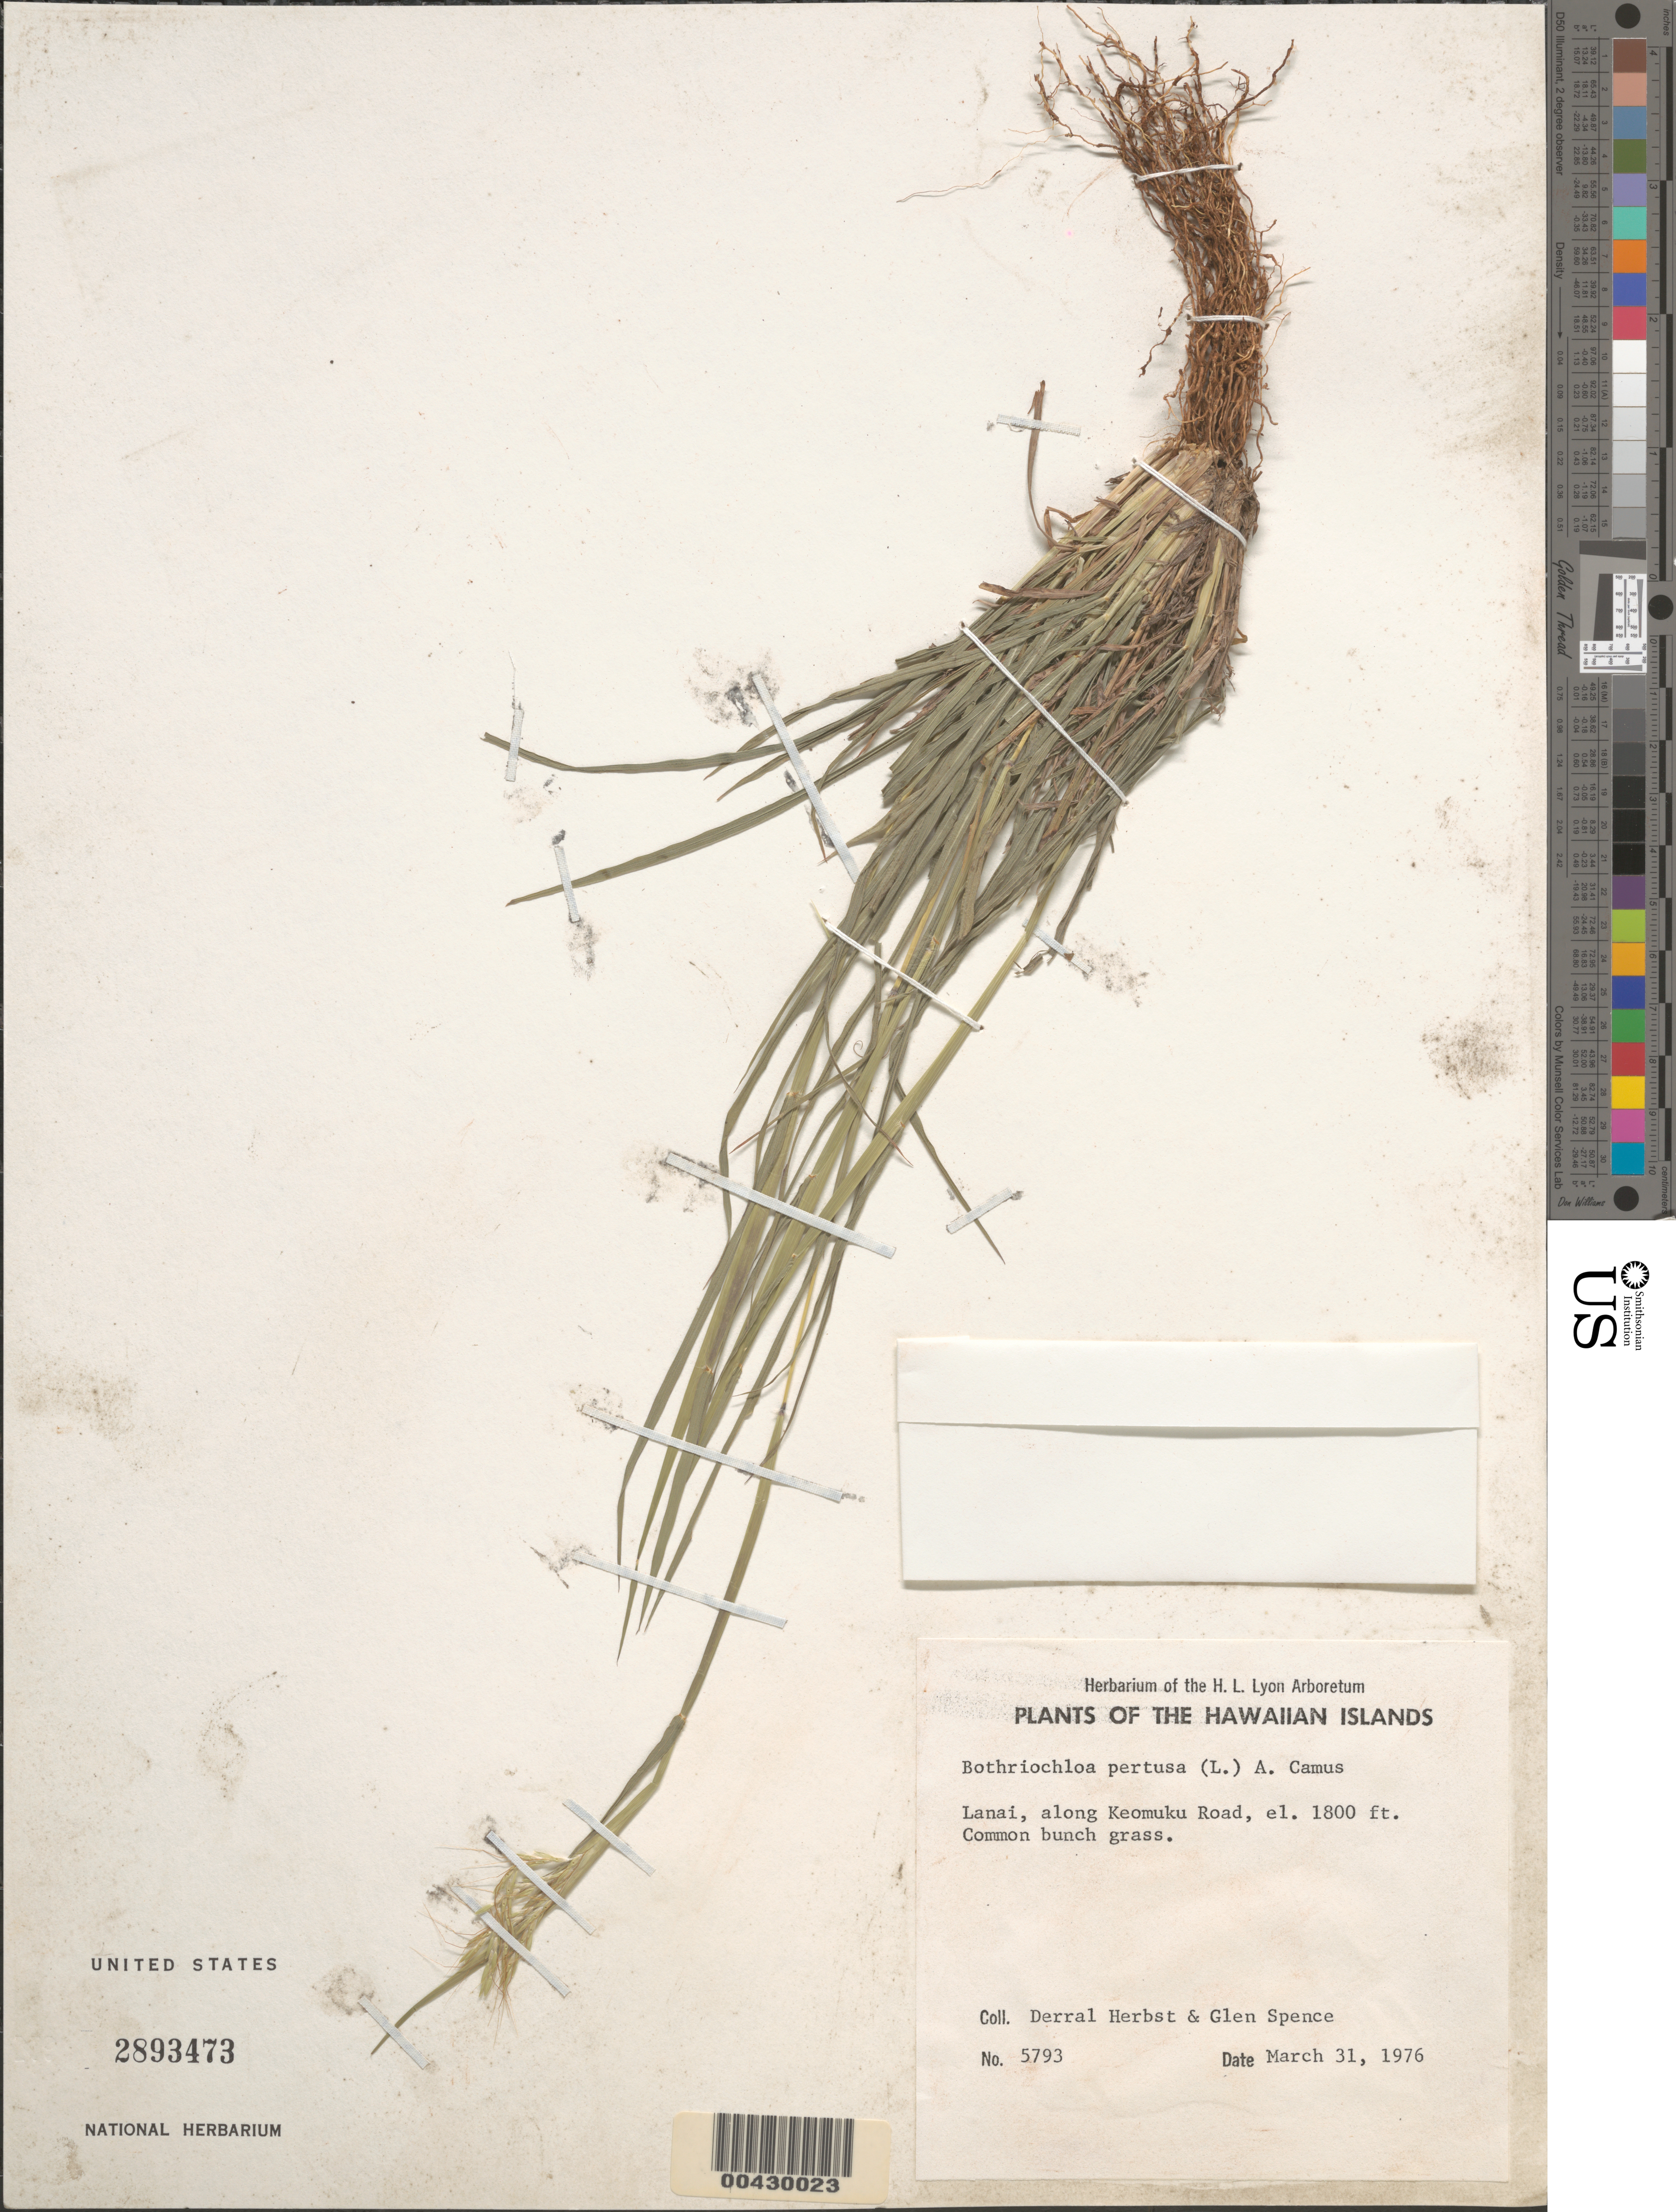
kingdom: Plantae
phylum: Tracheophyta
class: Liliopsida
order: Poales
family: Poaceae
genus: Bothriochloa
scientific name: Bothriochloa pertusa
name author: (L.) A. Camus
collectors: D. R. Herbst & G. Spence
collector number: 5793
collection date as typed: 31 Mar 1976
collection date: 1976-03-31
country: United States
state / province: Hawaii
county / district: Maui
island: Lana'i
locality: Along Keomuku Road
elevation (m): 549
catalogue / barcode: US 2893473